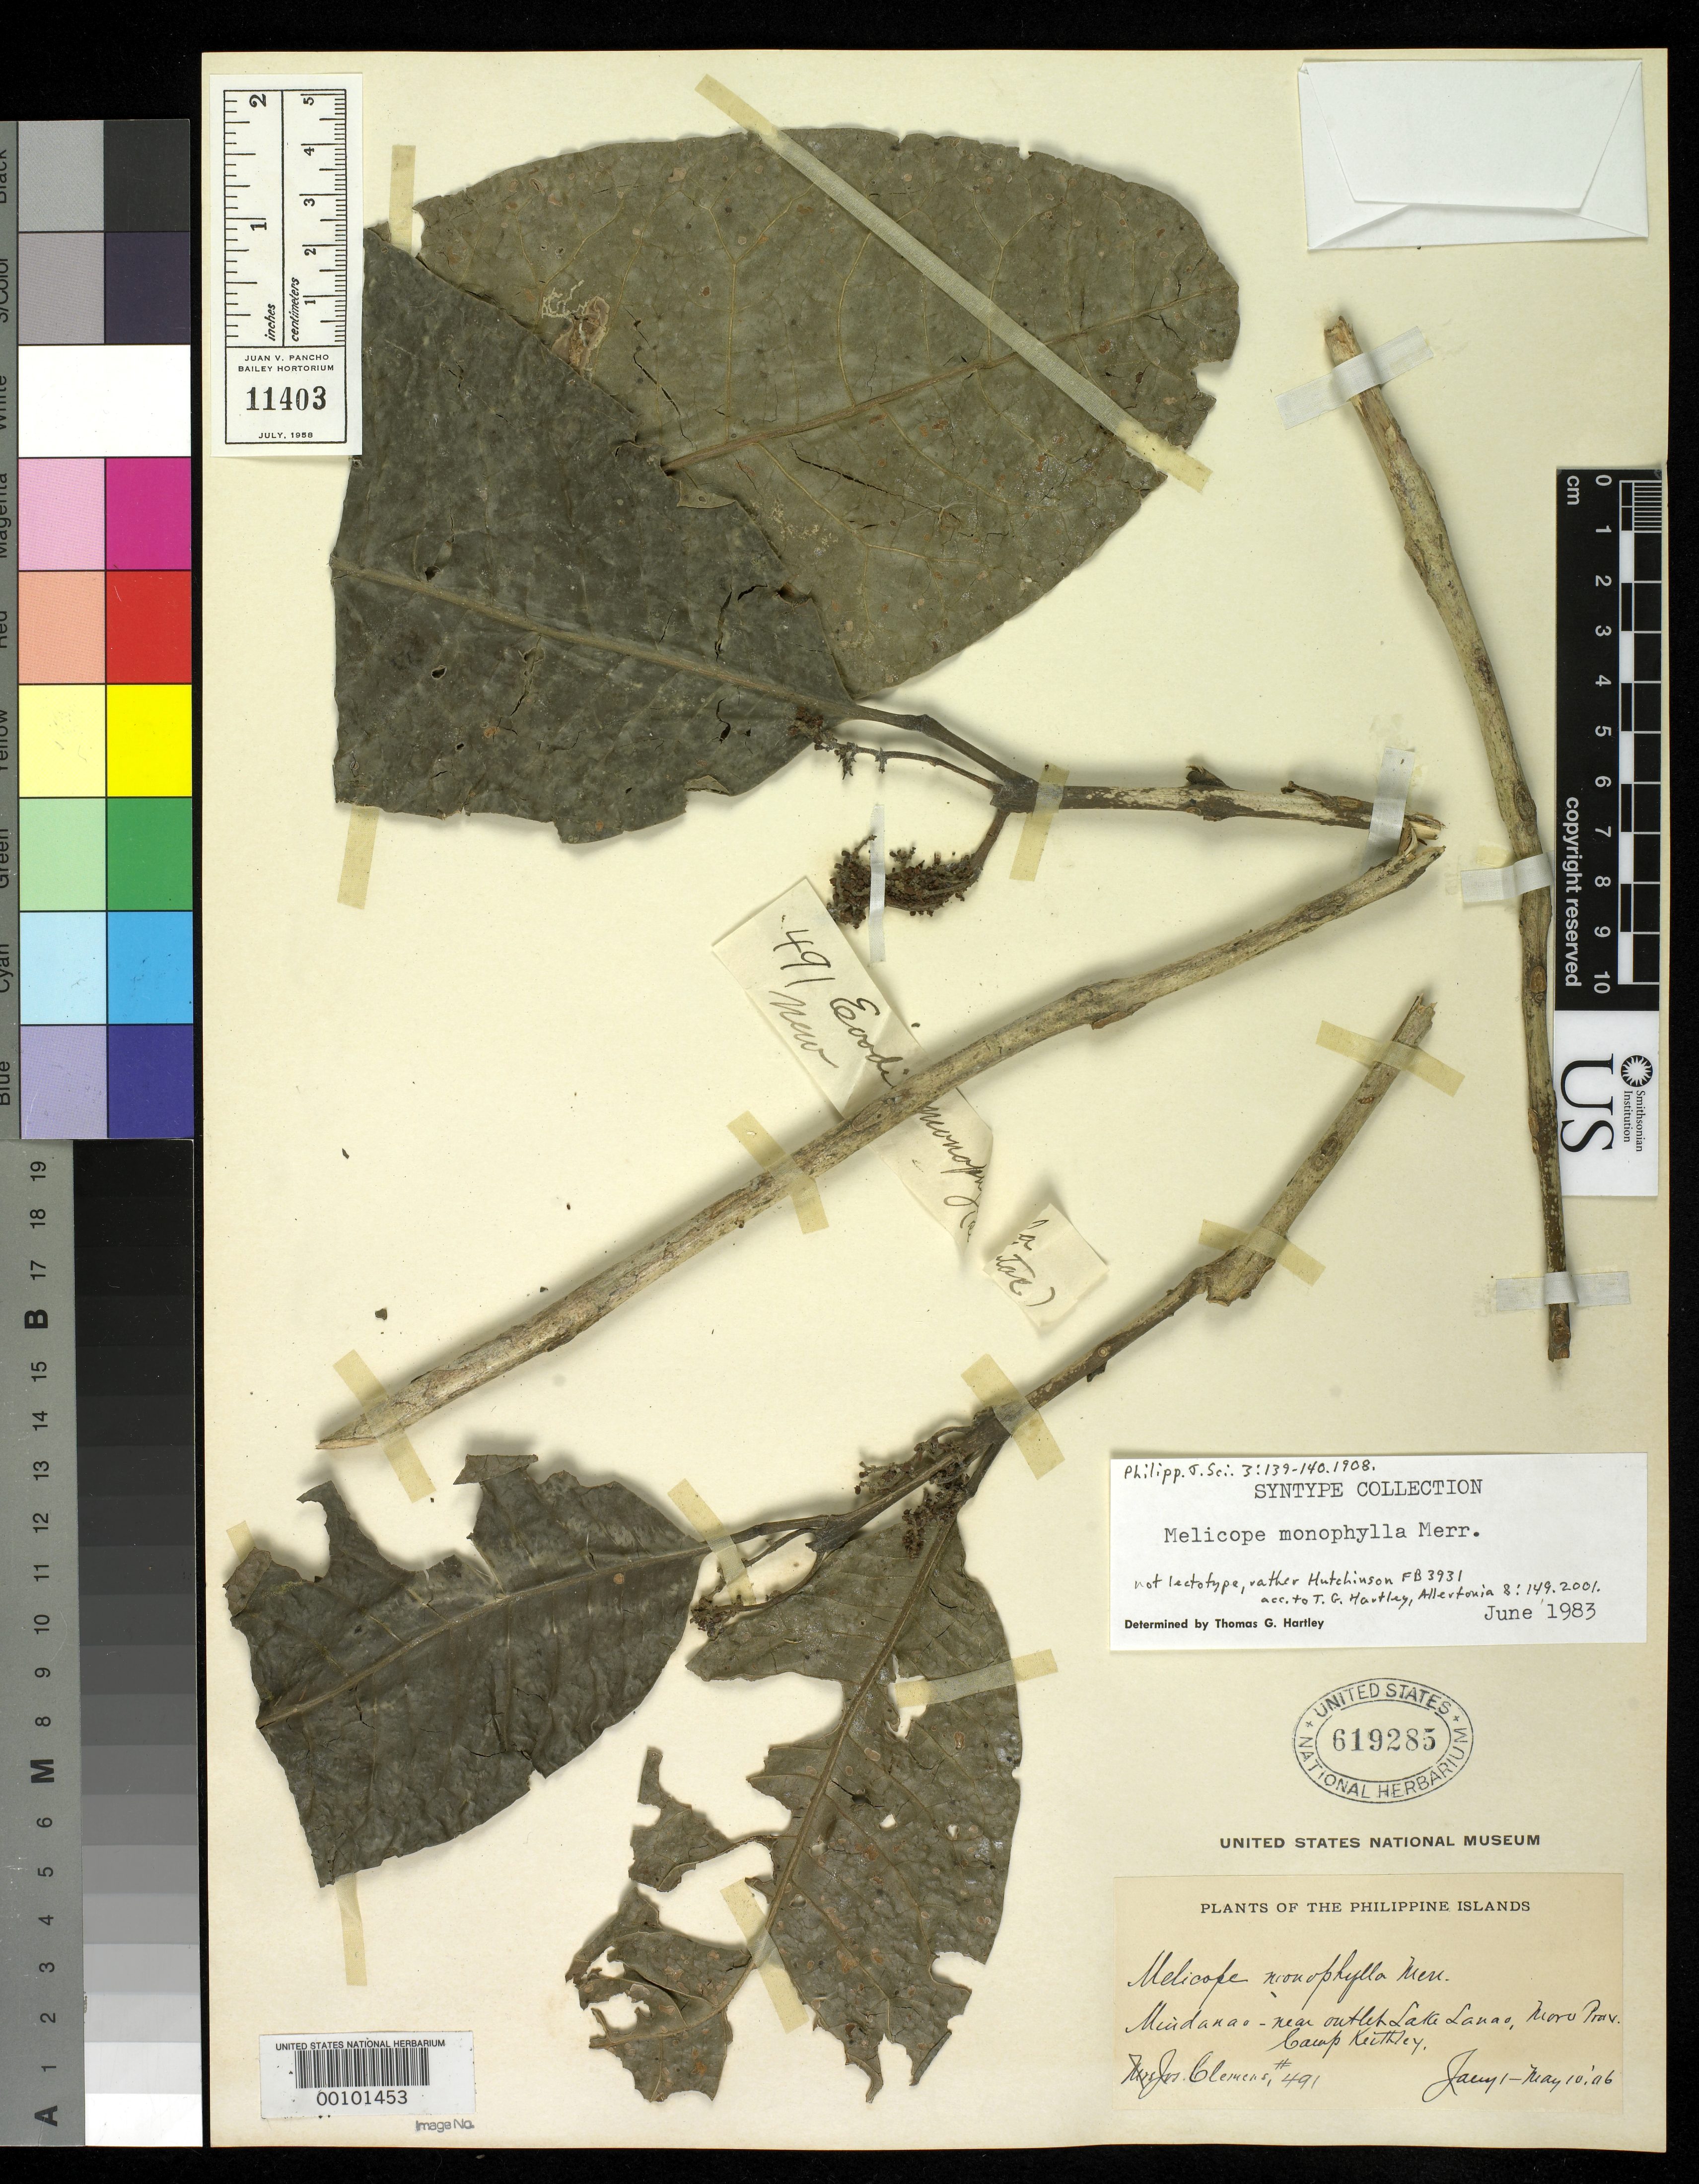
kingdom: Plantae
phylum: Tracheophyta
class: Magnoliopsida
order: Sapindales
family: Rutaceae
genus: Melicope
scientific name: Melicope monophylla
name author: Merr.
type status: Isosyntype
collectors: M. S. Clemens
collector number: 491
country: Philippines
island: Mindanao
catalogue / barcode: US 619285